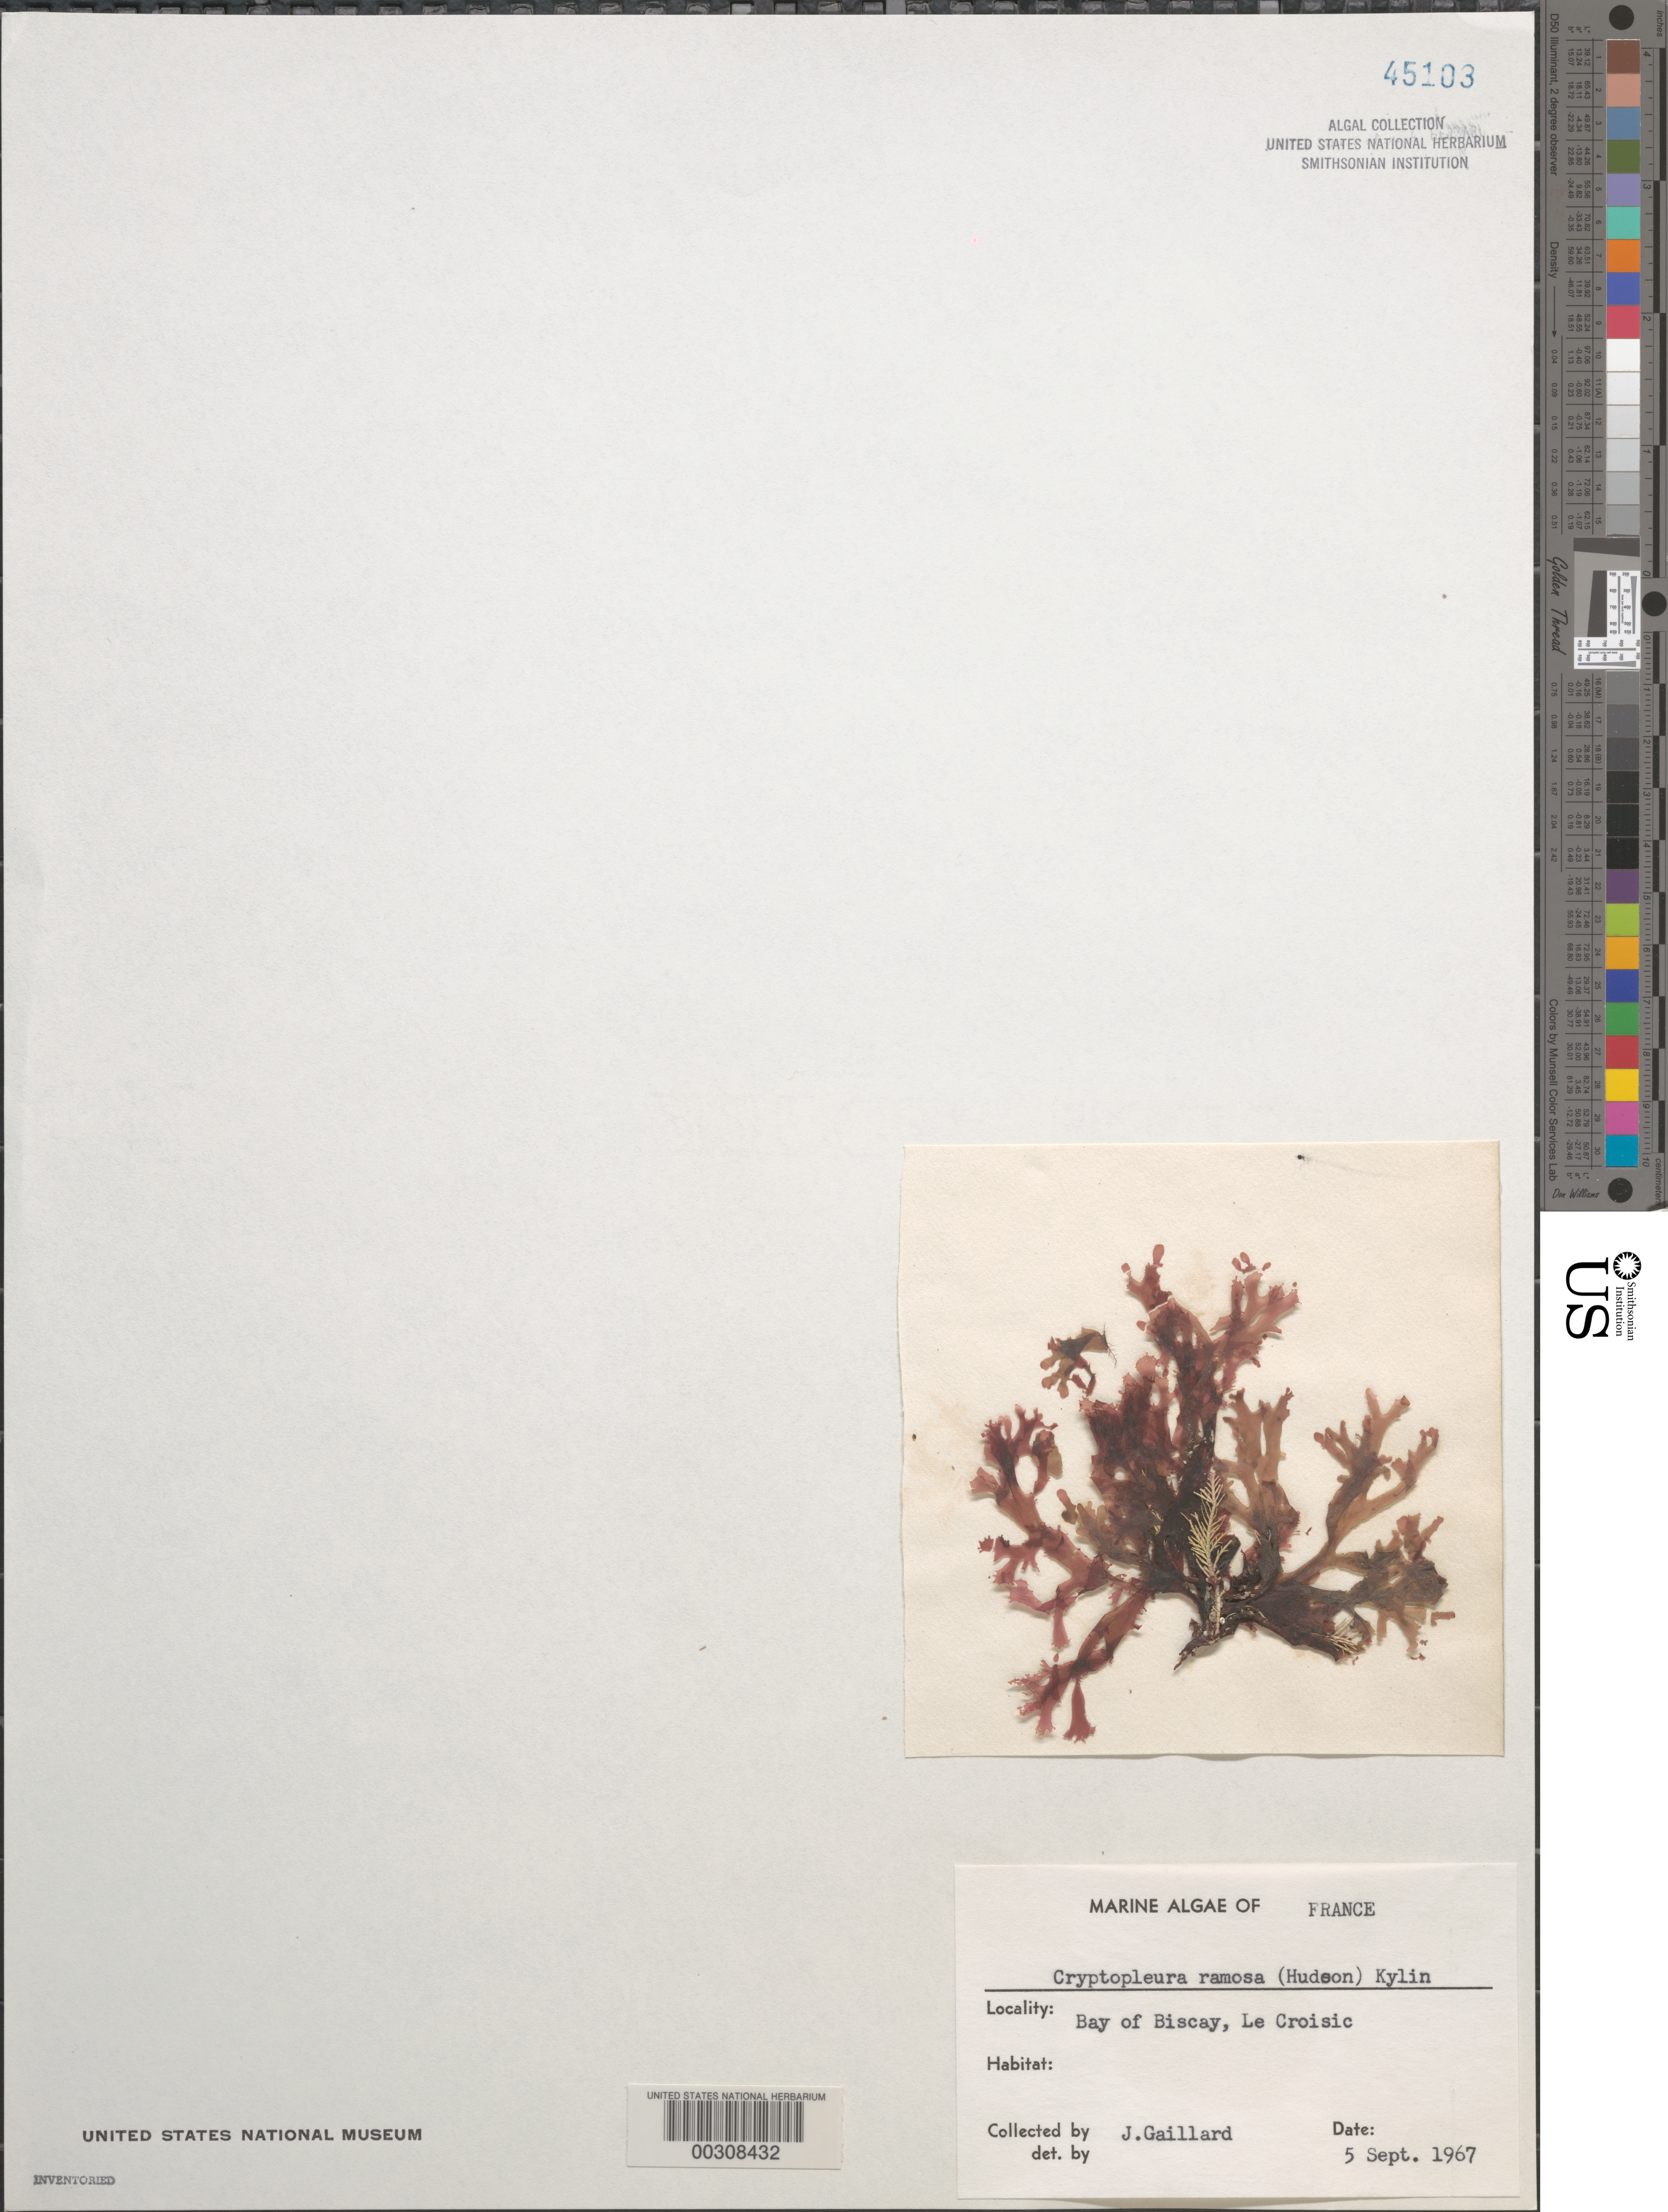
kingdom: Plantae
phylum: Rhodophyta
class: Florideophyceae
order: Ceramiales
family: Delesseriaceae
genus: Cryptopleura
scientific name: Cryptopleura ramosa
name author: (Huds.) L.M. Newton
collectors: J. Gaillard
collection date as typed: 05 Sep 1967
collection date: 1967-09-05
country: France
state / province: Pays de la Loire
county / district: Loire-Atlantique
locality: Le Croisic, Bay of Biscay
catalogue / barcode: US 45103